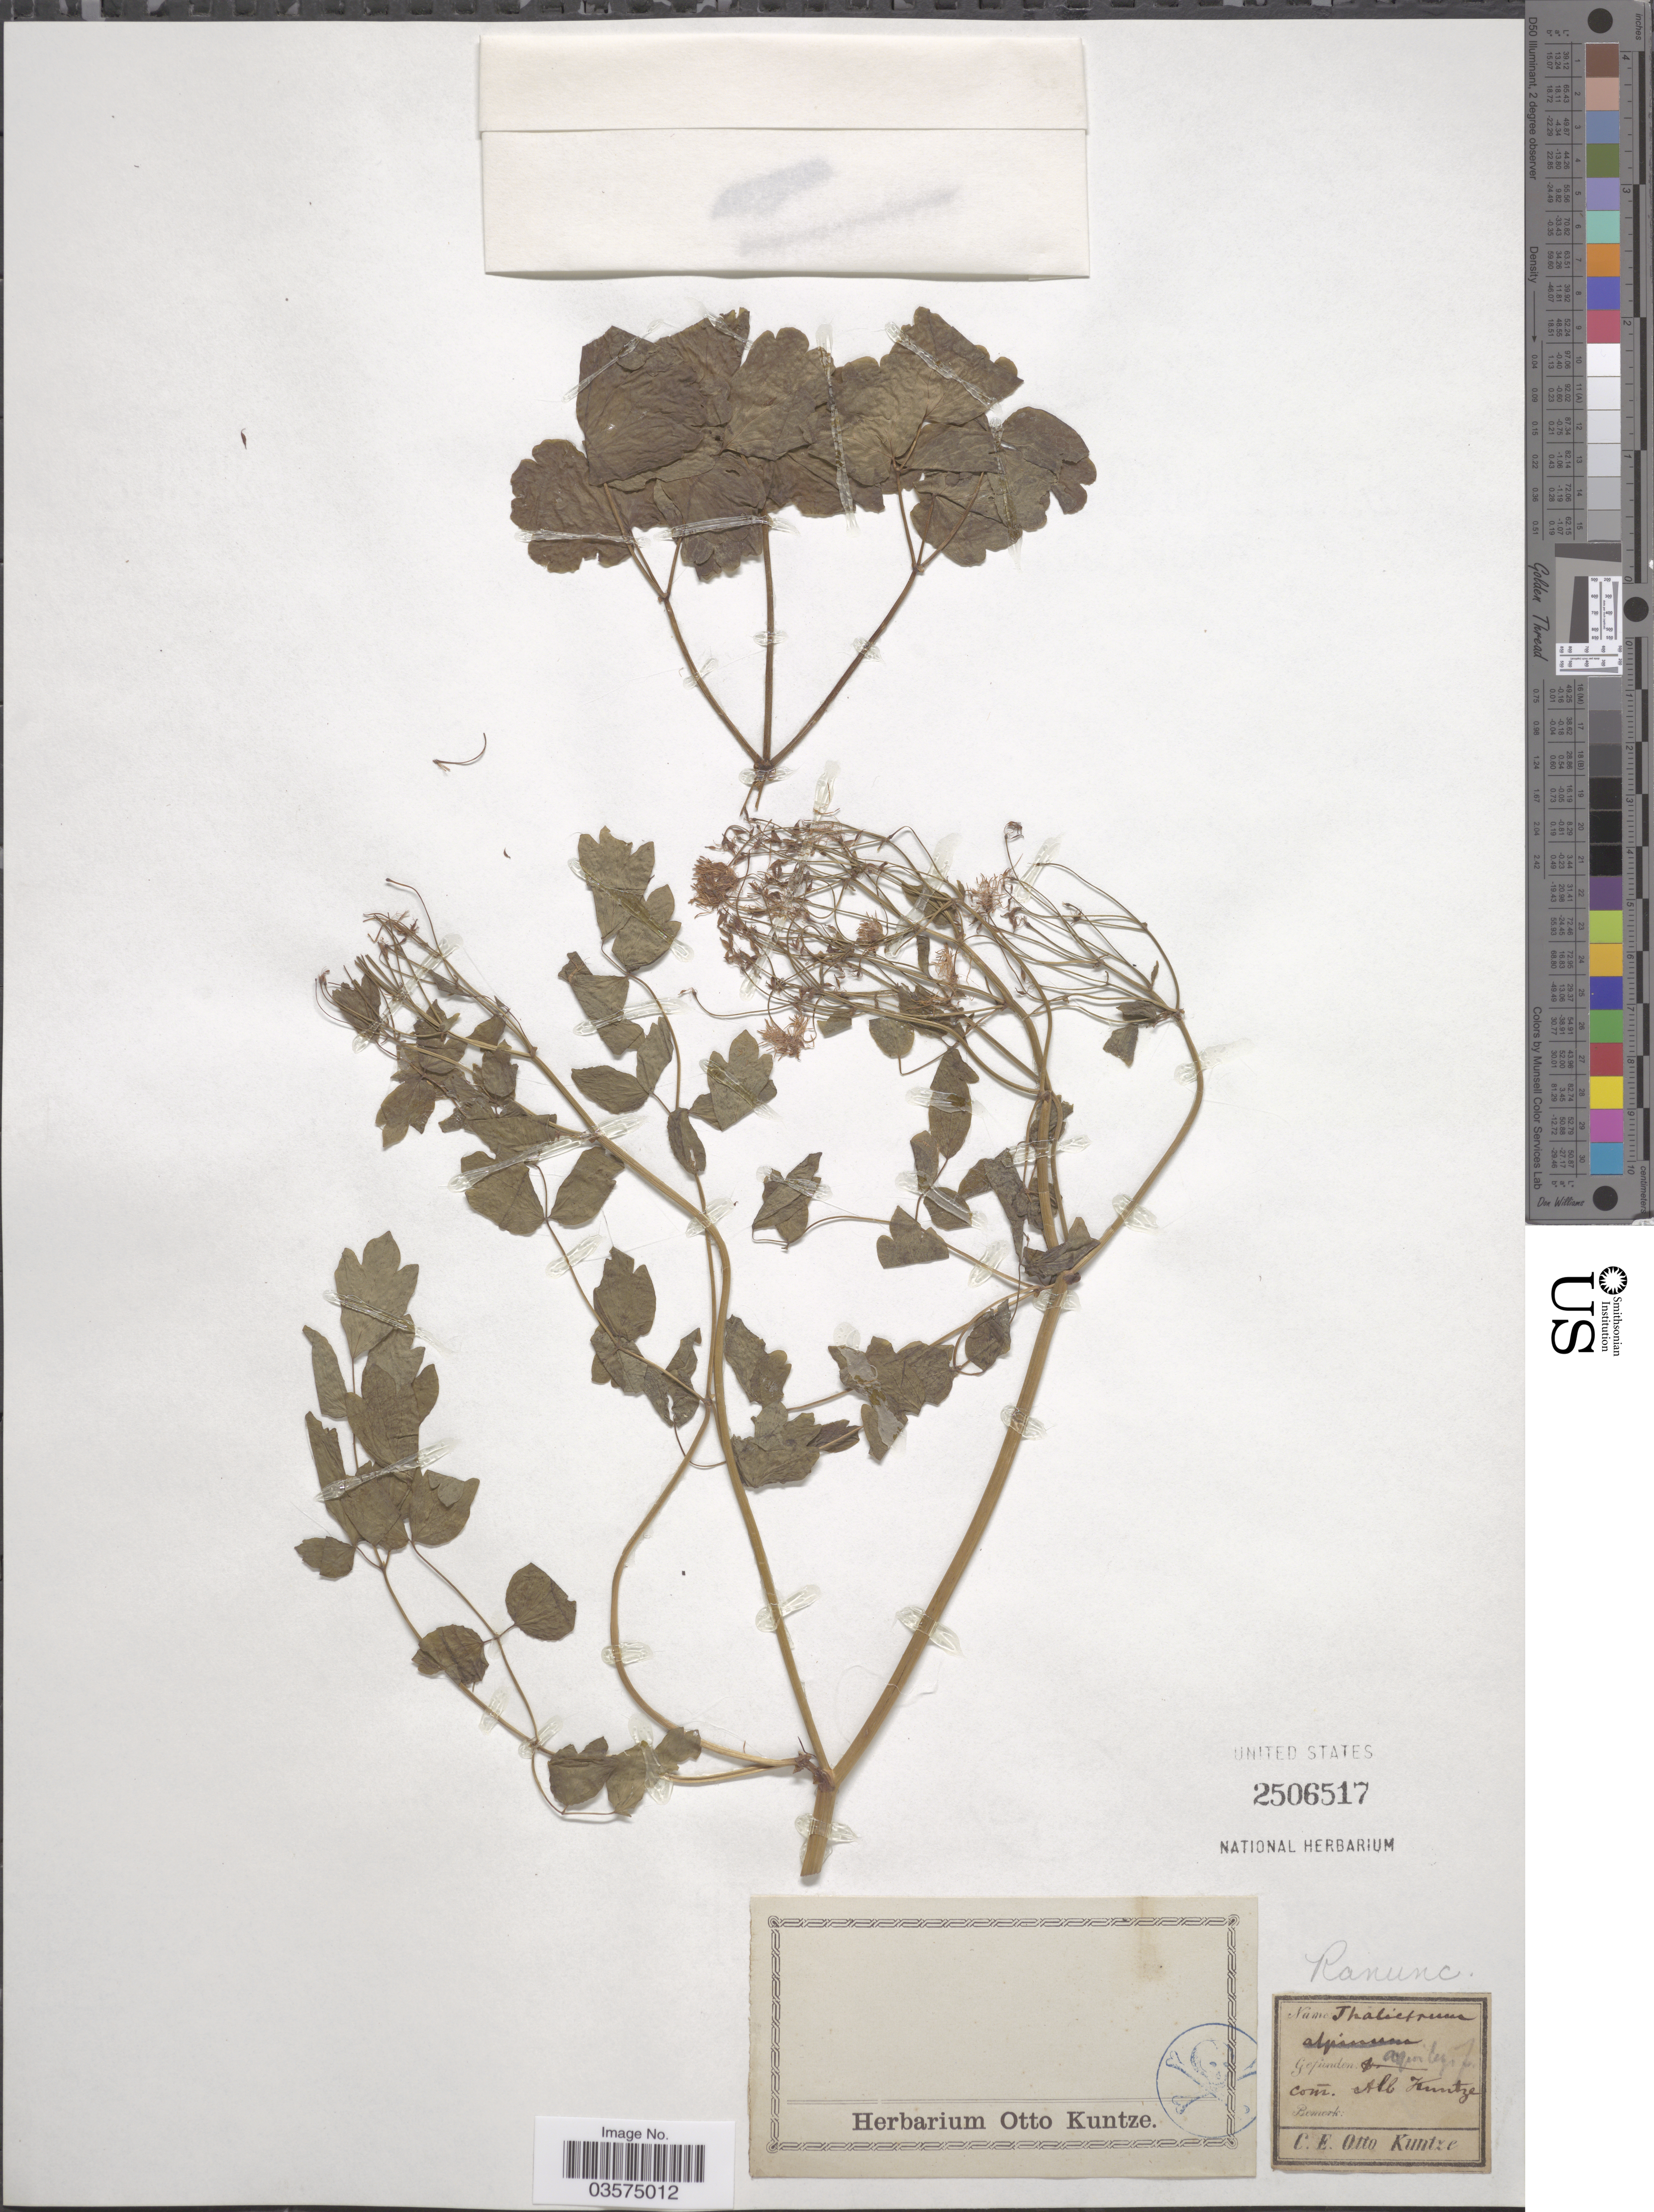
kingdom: Plantae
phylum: Tracheophyta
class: Magnoliopsida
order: Ranunculales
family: Ranunculaceae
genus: Thalictrum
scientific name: Thalictrum alpinum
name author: L.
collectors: C.E.O. Kuntze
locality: Com. Alb Kuntze. [unsure placement]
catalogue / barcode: US 2506517